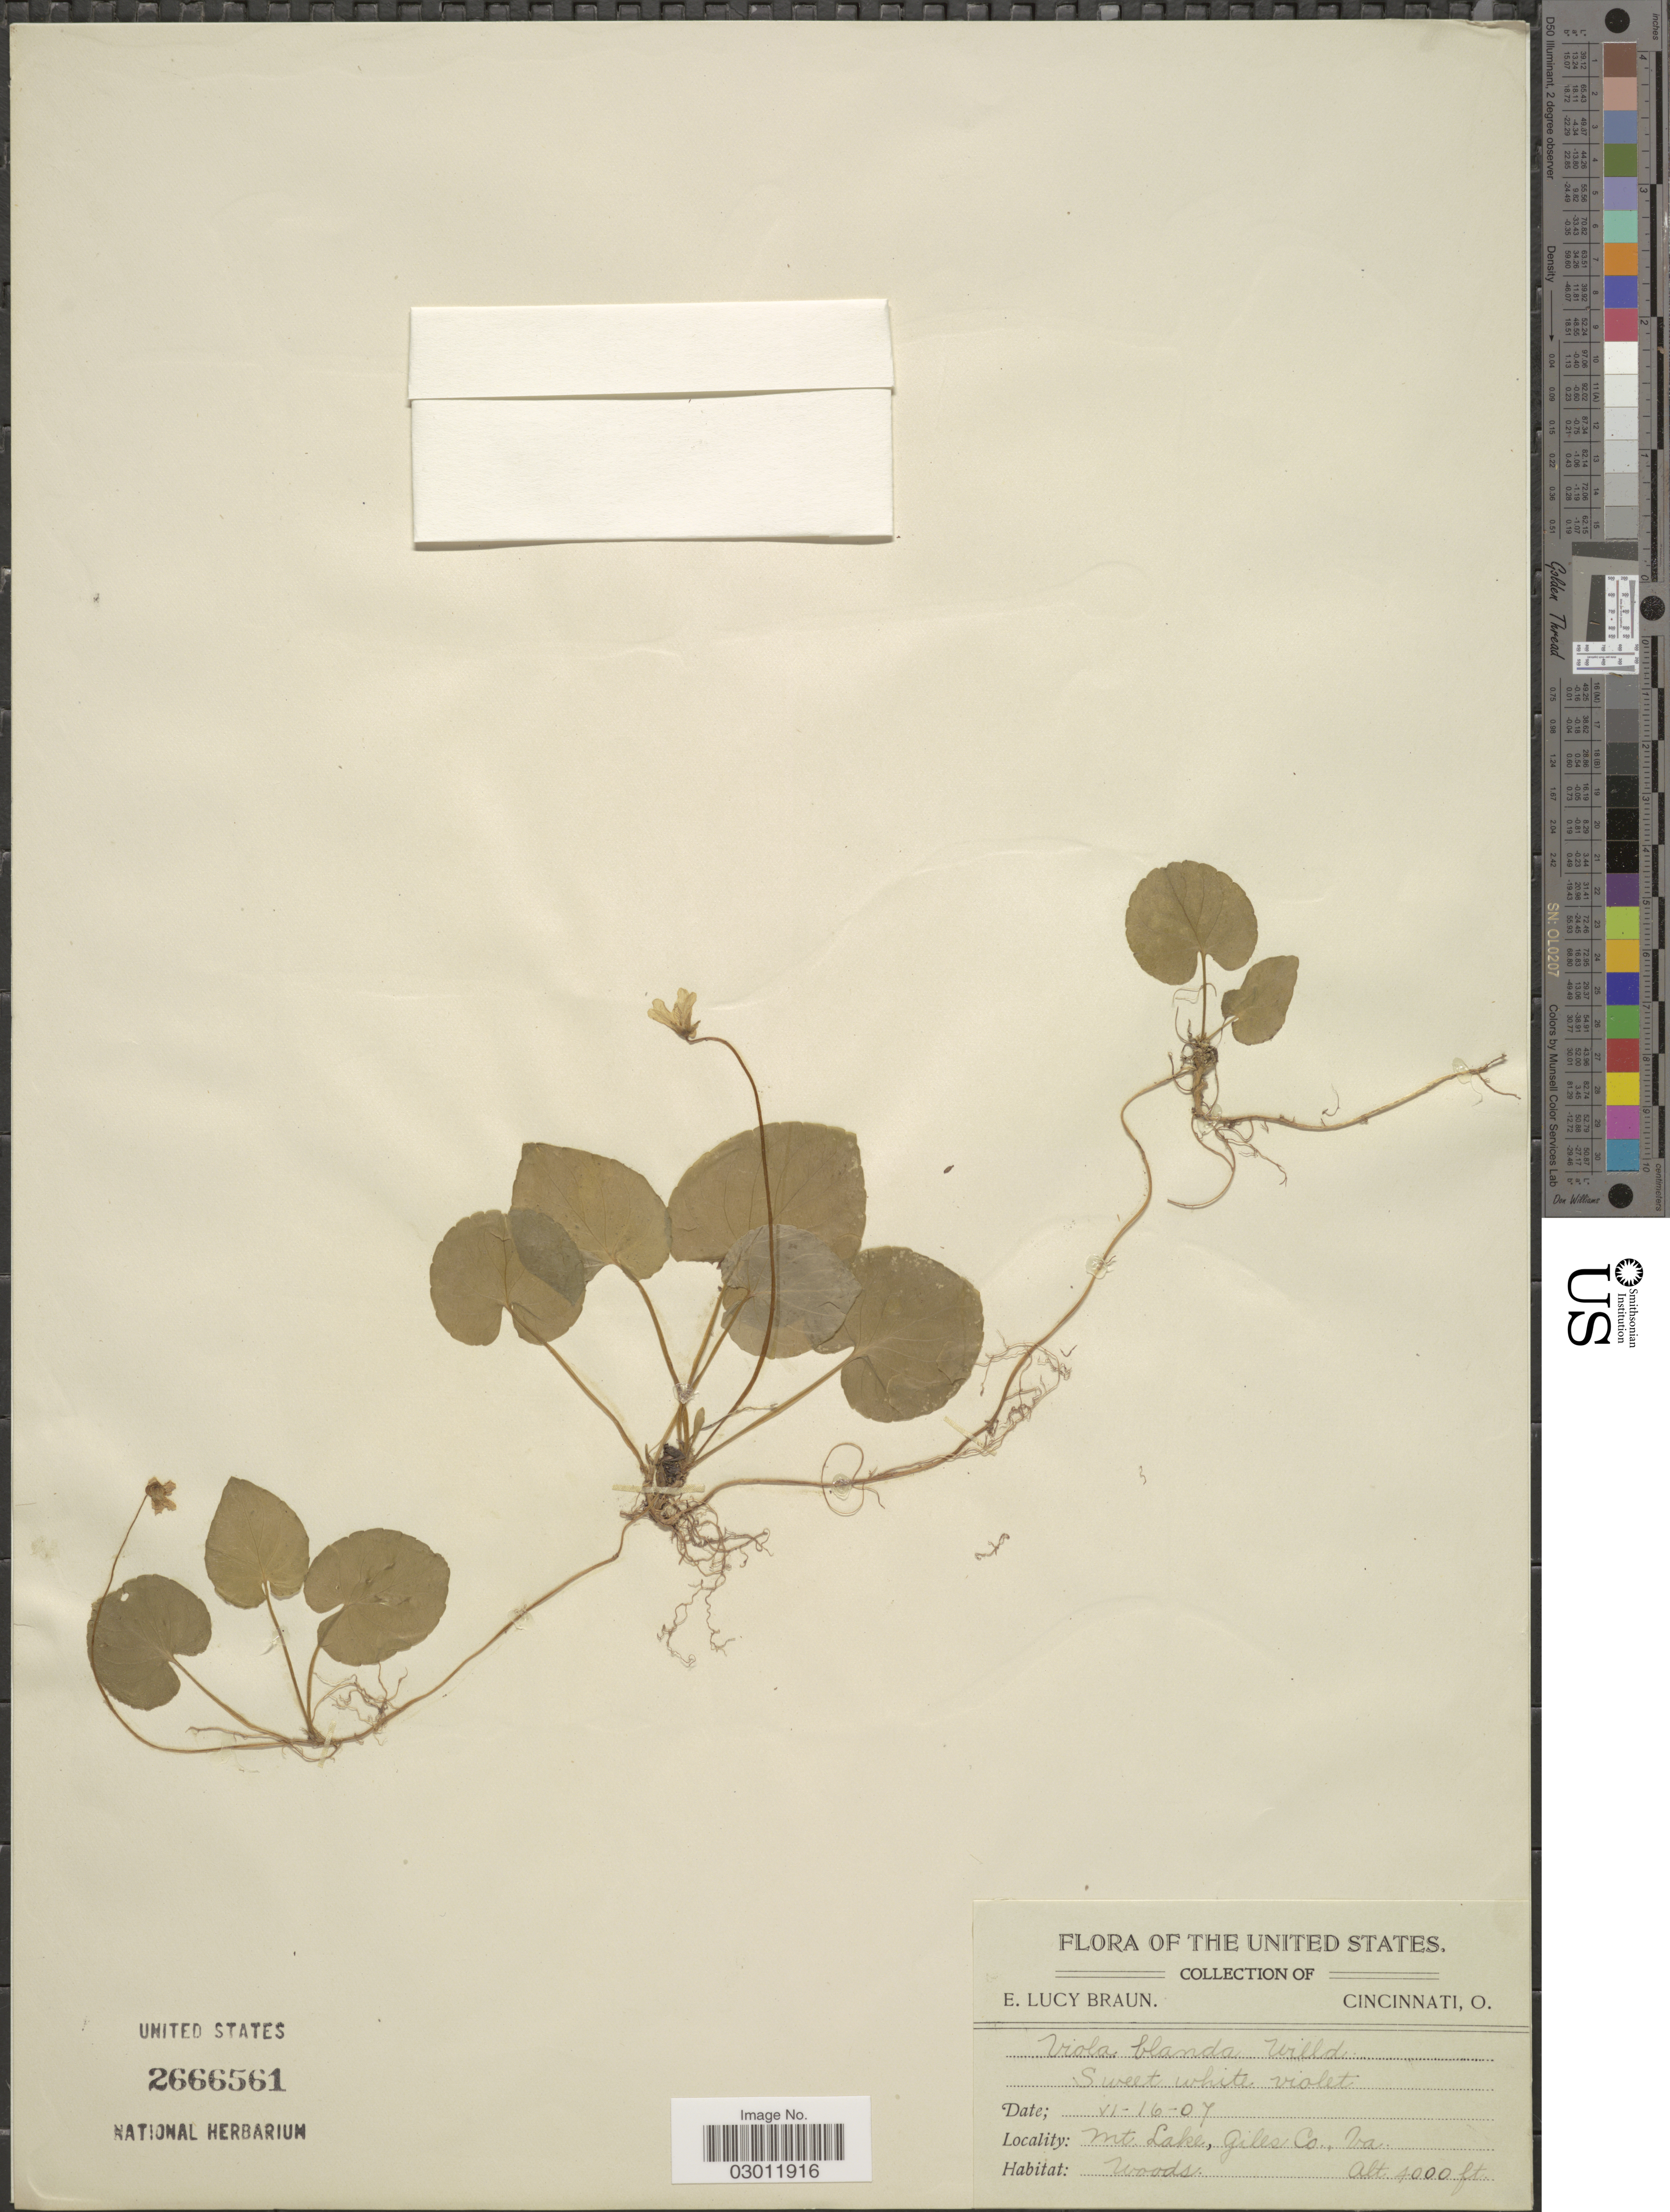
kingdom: Plantae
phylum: Tracheophyta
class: Magnoliopsida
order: Malpighiales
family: Violaceae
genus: Viola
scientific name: Viola blanda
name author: Willd.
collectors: E. L. Braun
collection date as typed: Transcribed d/m/y: 16/6/7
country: United States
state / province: Virginia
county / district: Giles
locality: Mt. Lake, Giles Co., Va.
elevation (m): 1219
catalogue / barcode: US 2666561